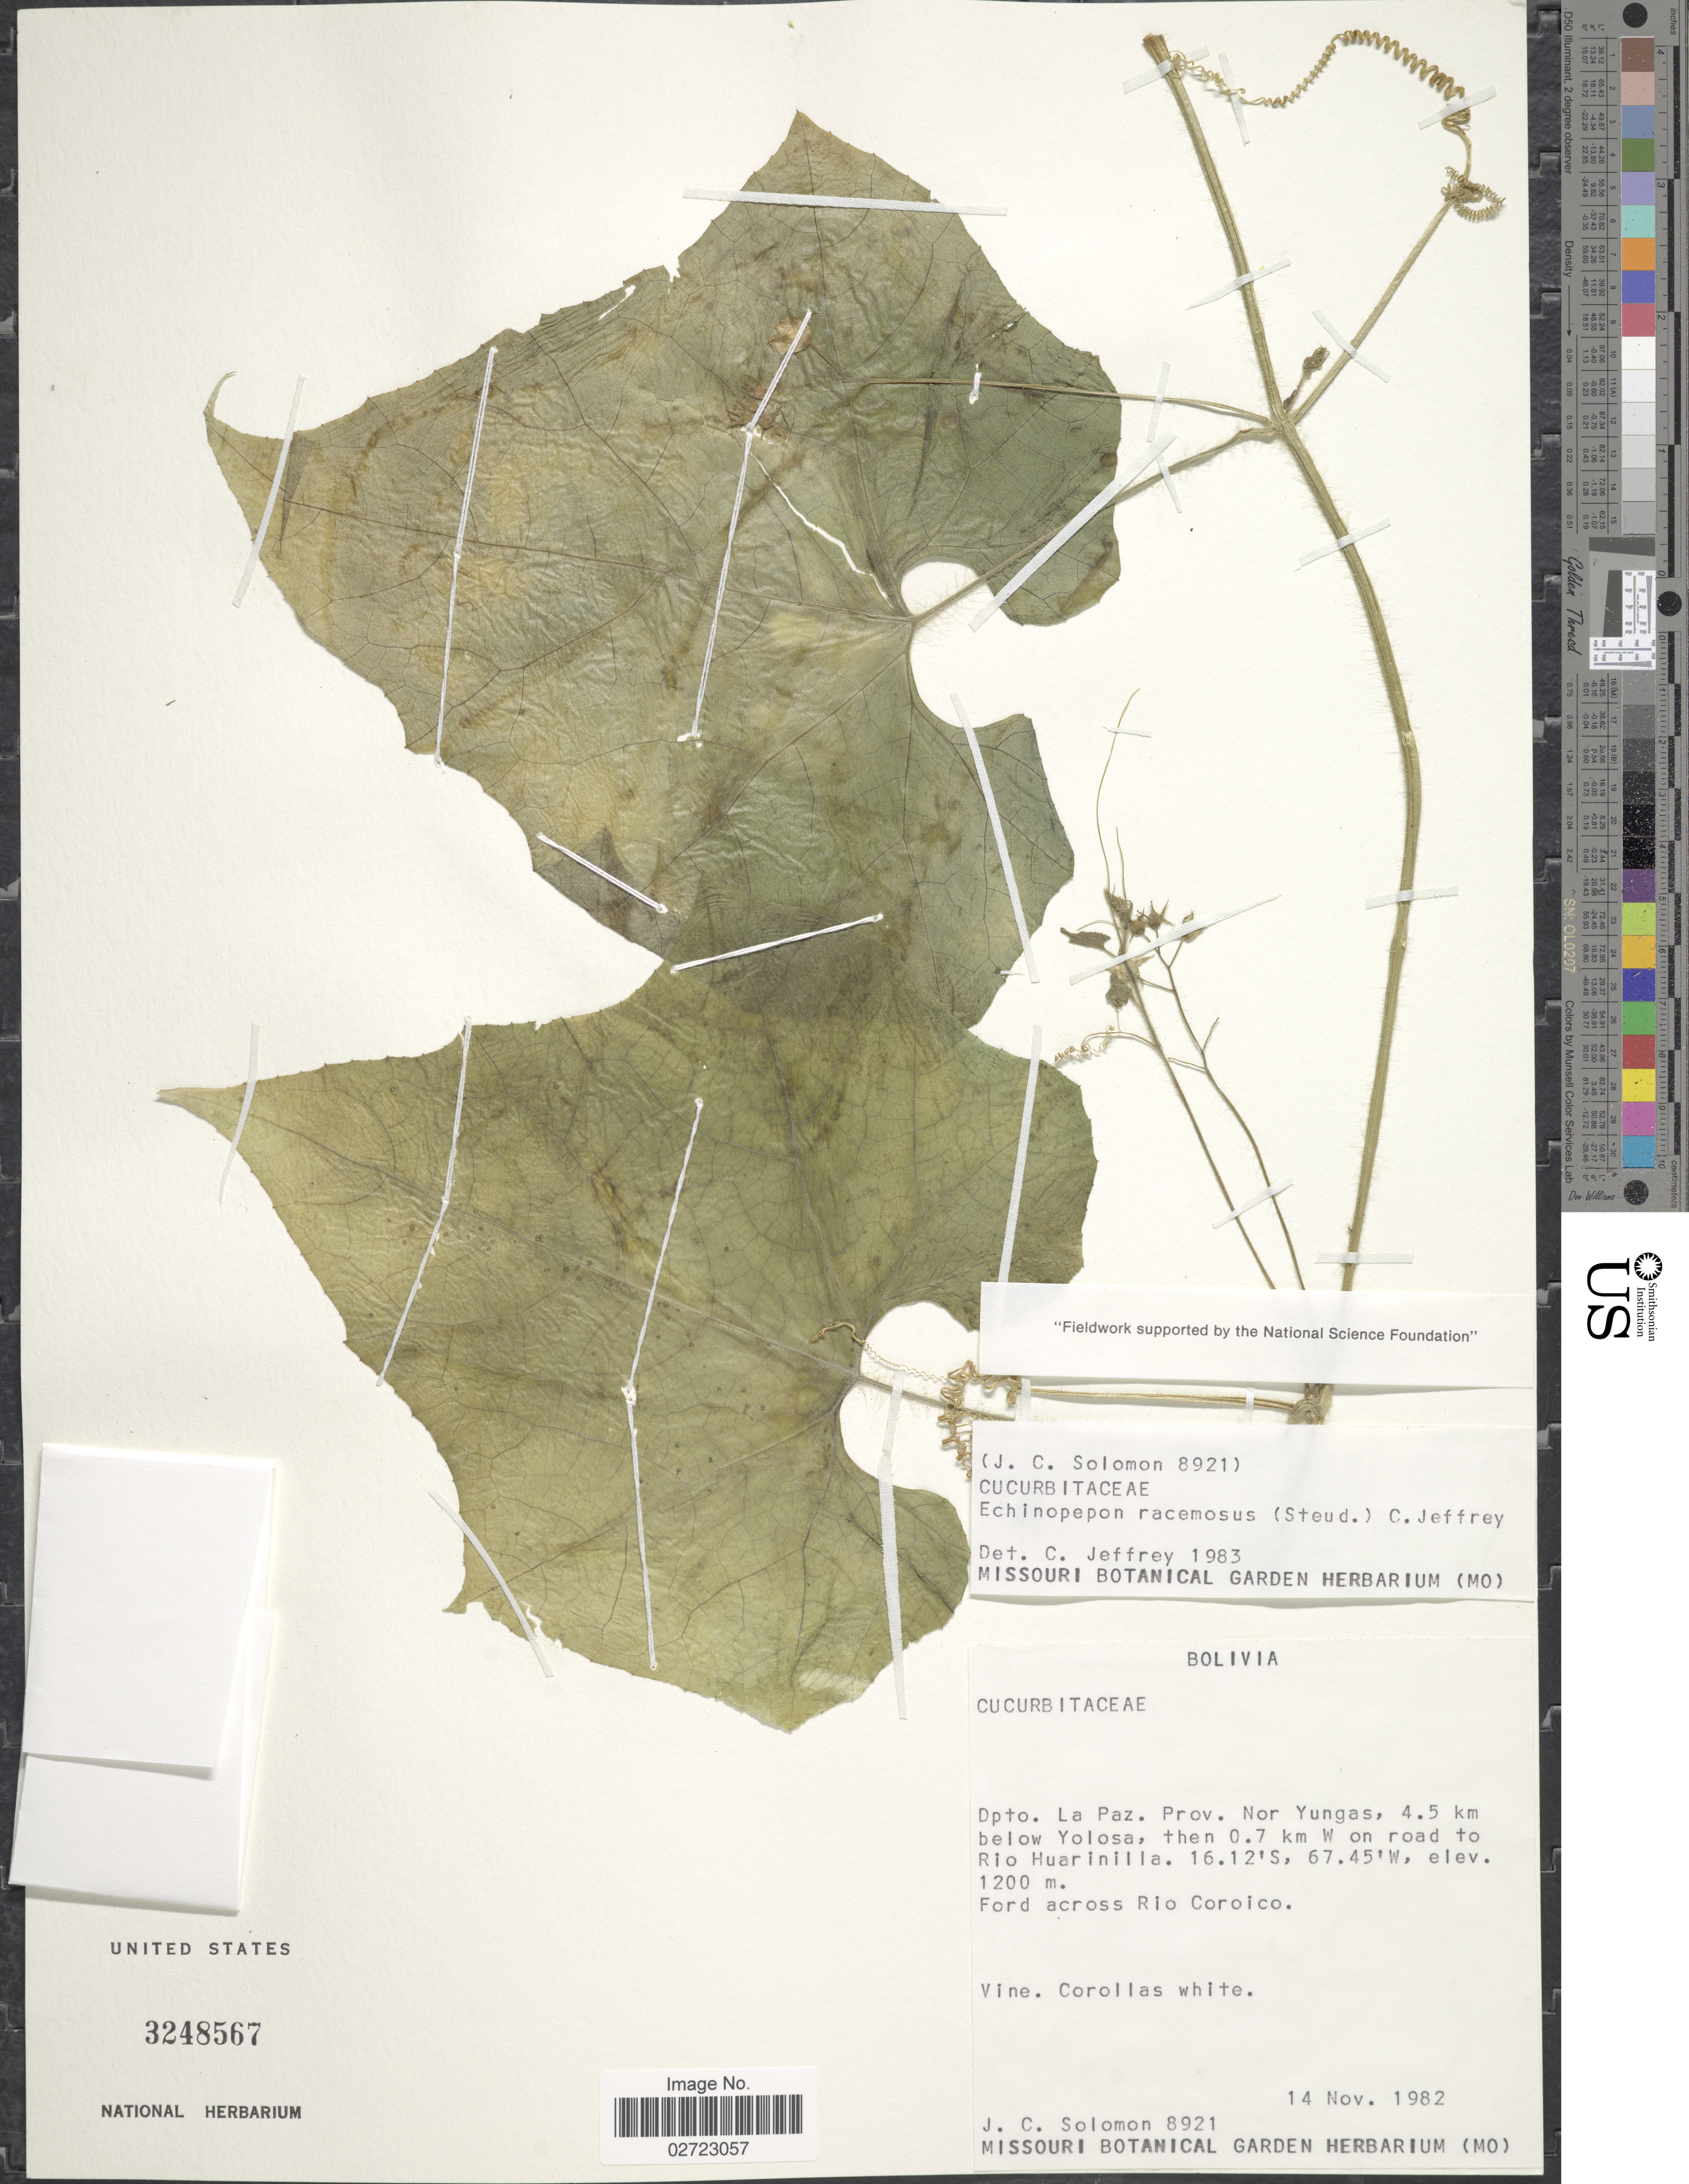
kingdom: Plantae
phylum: Tracheophyta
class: Magnoliopsida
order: Cucurbitales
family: Cucurbitaceae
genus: Echinopepon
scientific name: Echinopepon racemosus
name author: (Steud.) C. Jeffrey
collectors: J. C. Solomon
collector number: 8921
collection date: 1982-11-14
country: Bolivia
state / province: La Paz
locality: Prov. Nor Yungas, 4.5 km below Yolosa, then 0.7 km W on road to Rio Huarinilla, Ford across Rio Coroico.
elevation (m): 1200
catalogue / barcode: US 3248567